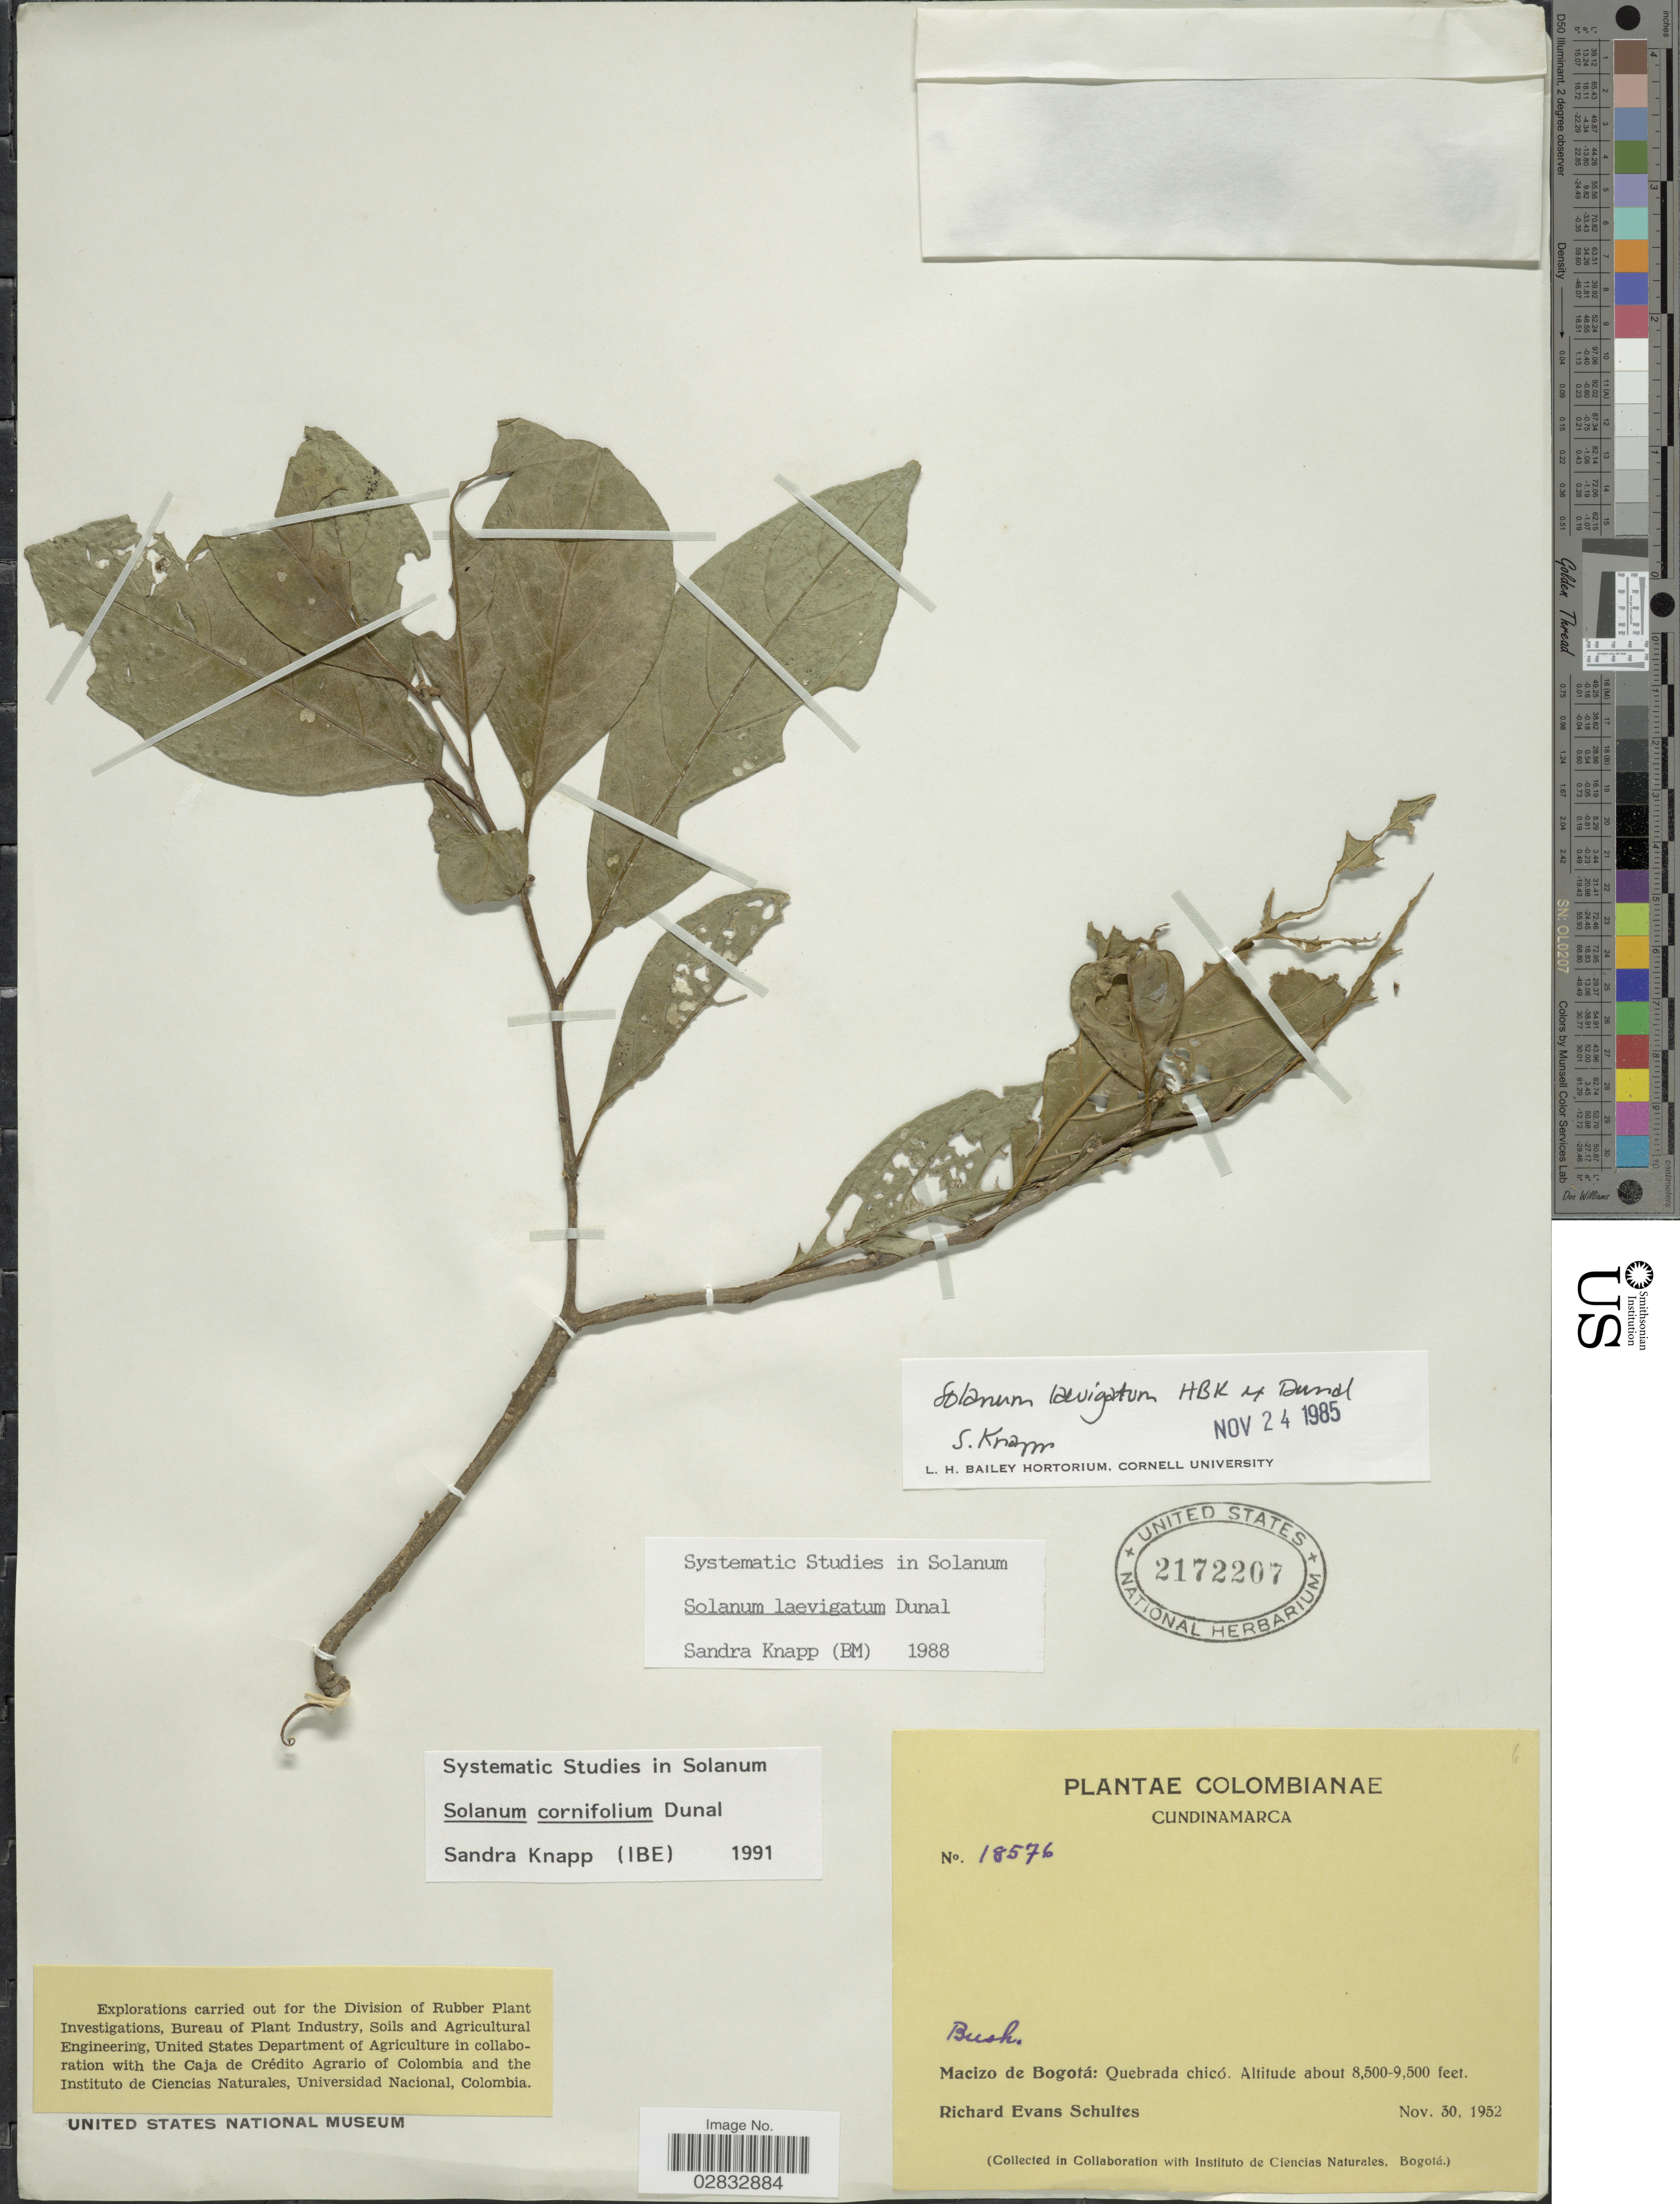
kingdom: Plantae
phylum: Tracheophyta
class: Magnoliopsida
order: Solanales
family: Solanaceae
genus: Solanum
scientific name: Solanum cornifolium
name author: Dunal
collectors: R. E. Schultes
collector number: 18576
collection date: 1952-11-30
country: Colombia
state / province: Cundinamarca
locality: Macizo de Bogotá: Quebrada chicó.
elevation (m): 2591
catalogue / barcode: US 2172207